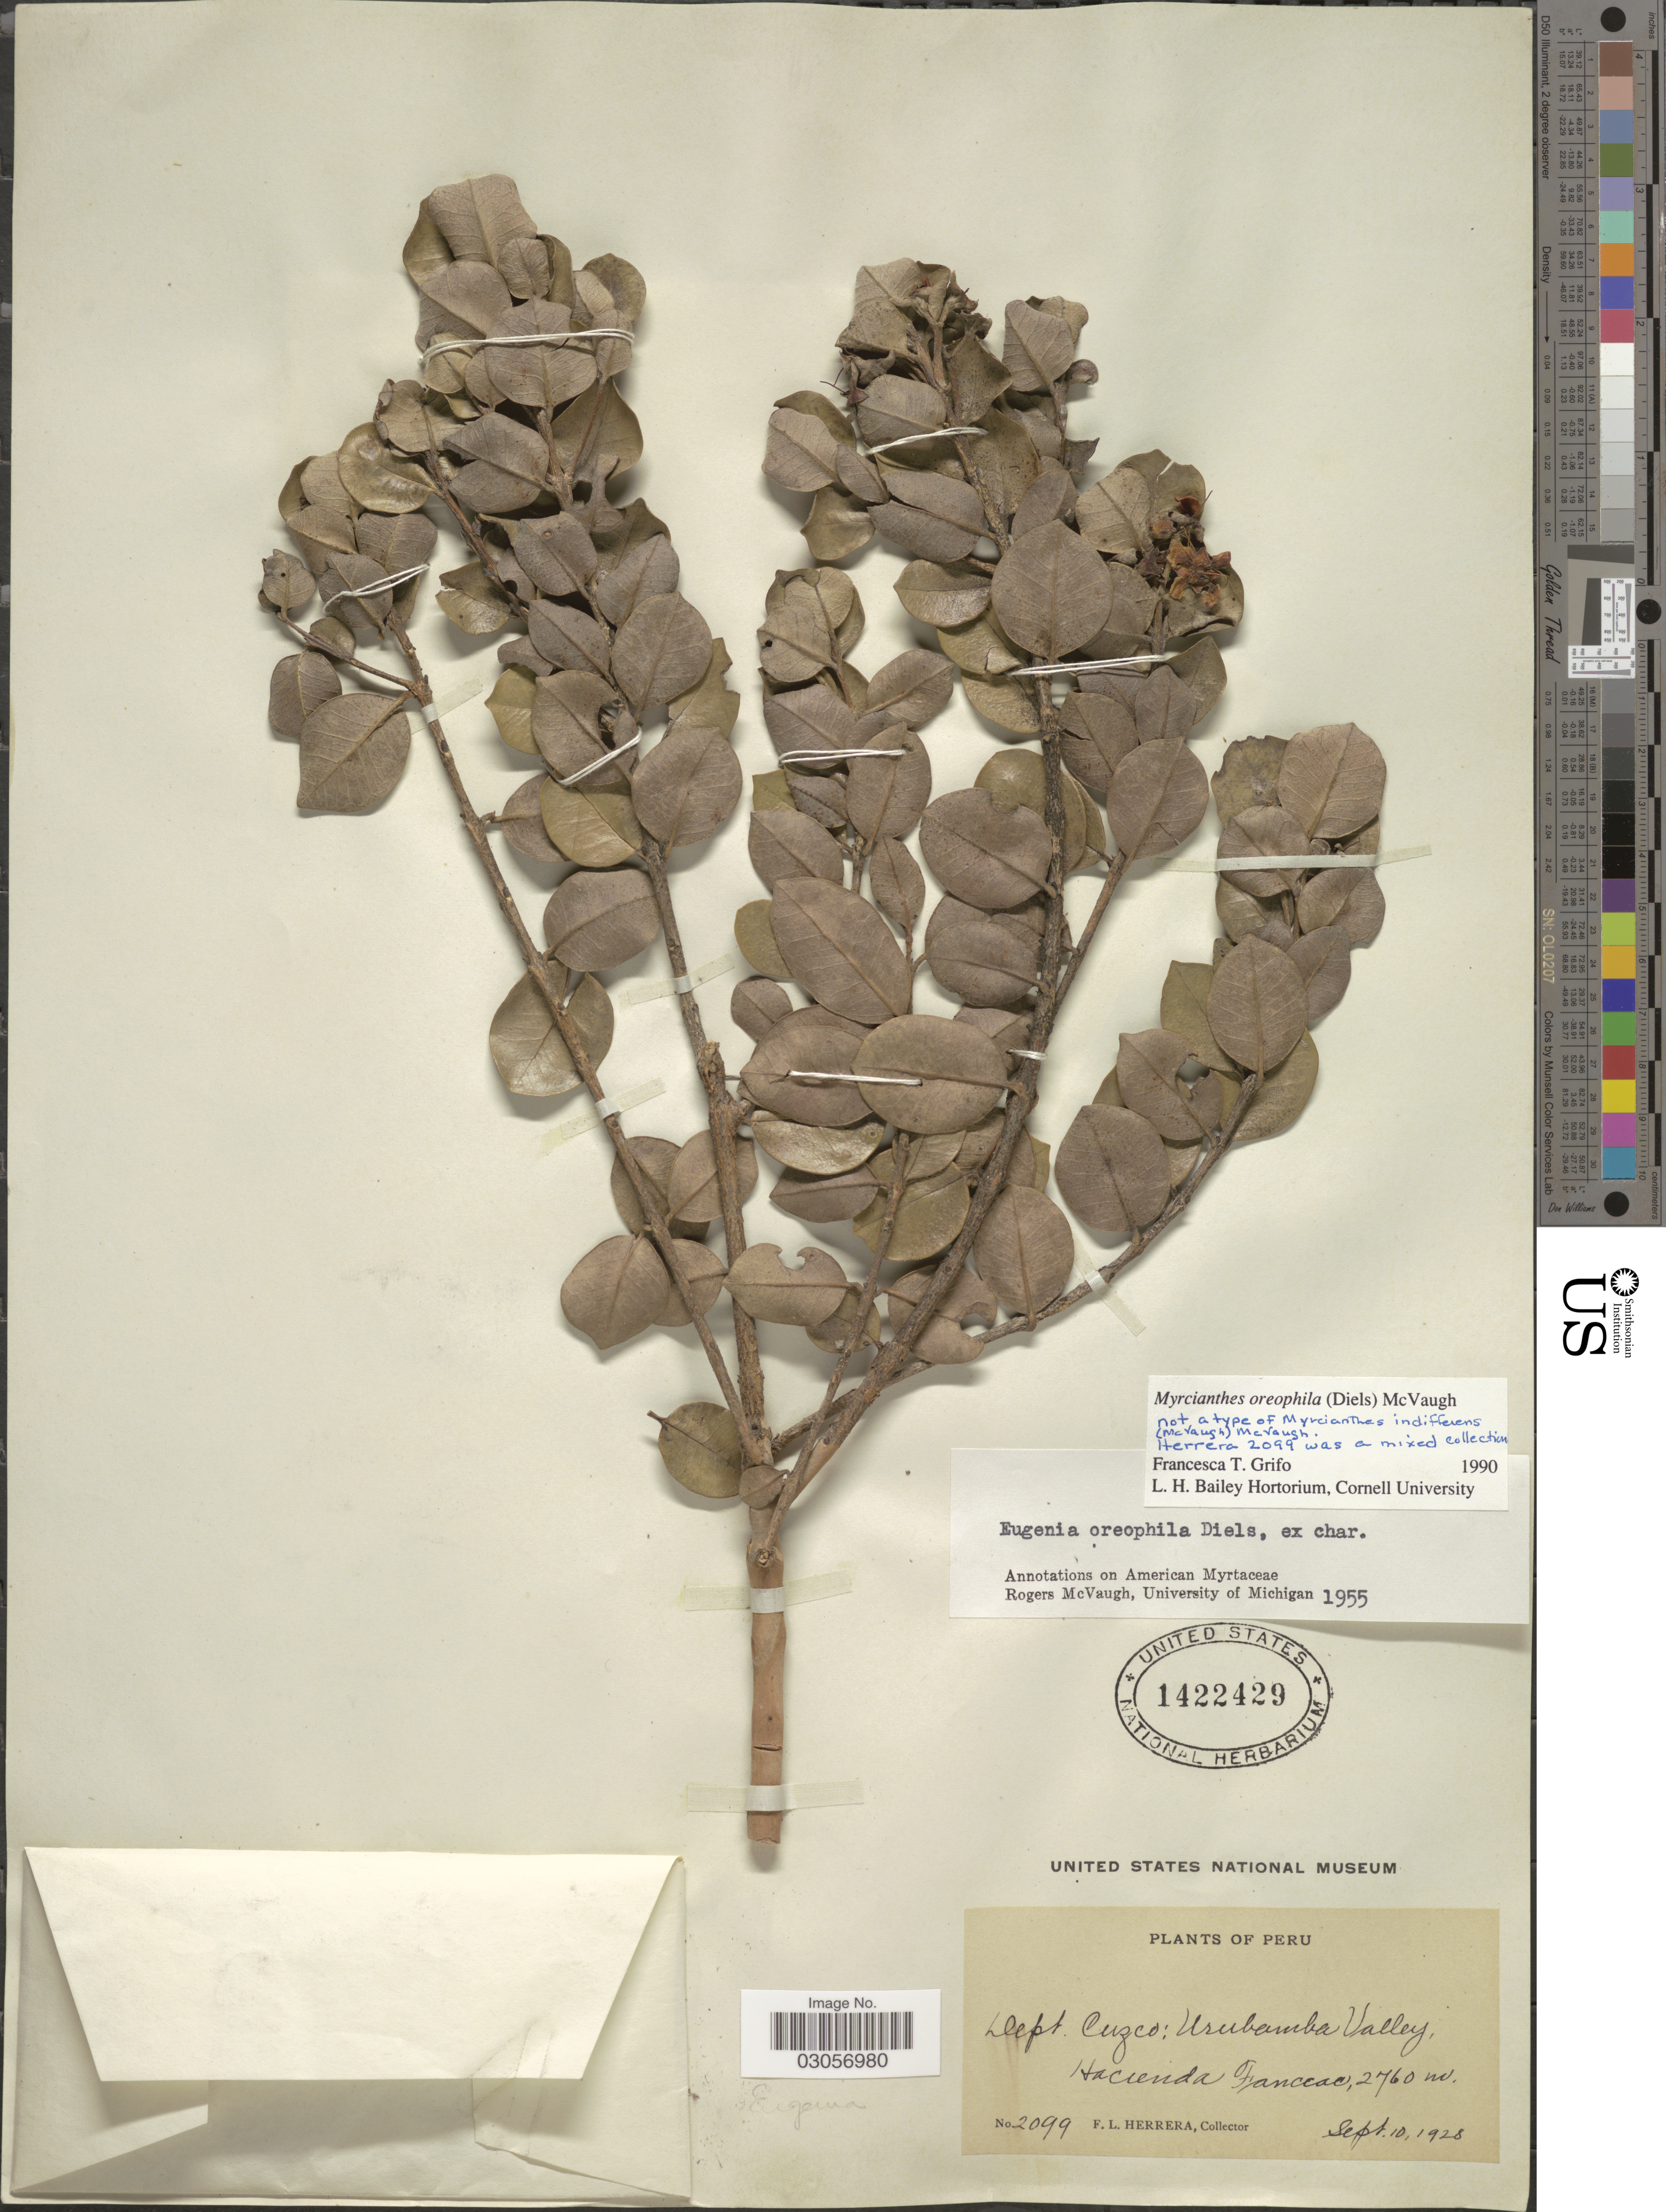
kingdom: Plantae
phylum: Tracheophyta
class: Magnoliopsida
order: Myrtales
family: Myrtaceae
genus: Myrcianthes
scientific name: Myrcianthes oreophila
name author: (Diels) McVaugh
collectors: F. L. Herrera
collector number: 2099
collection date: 1928-09-10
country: Peru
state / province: Cusco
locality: Urubamba Valley, Hacienda Fanceso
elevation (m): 2760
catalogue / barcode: US 1422429